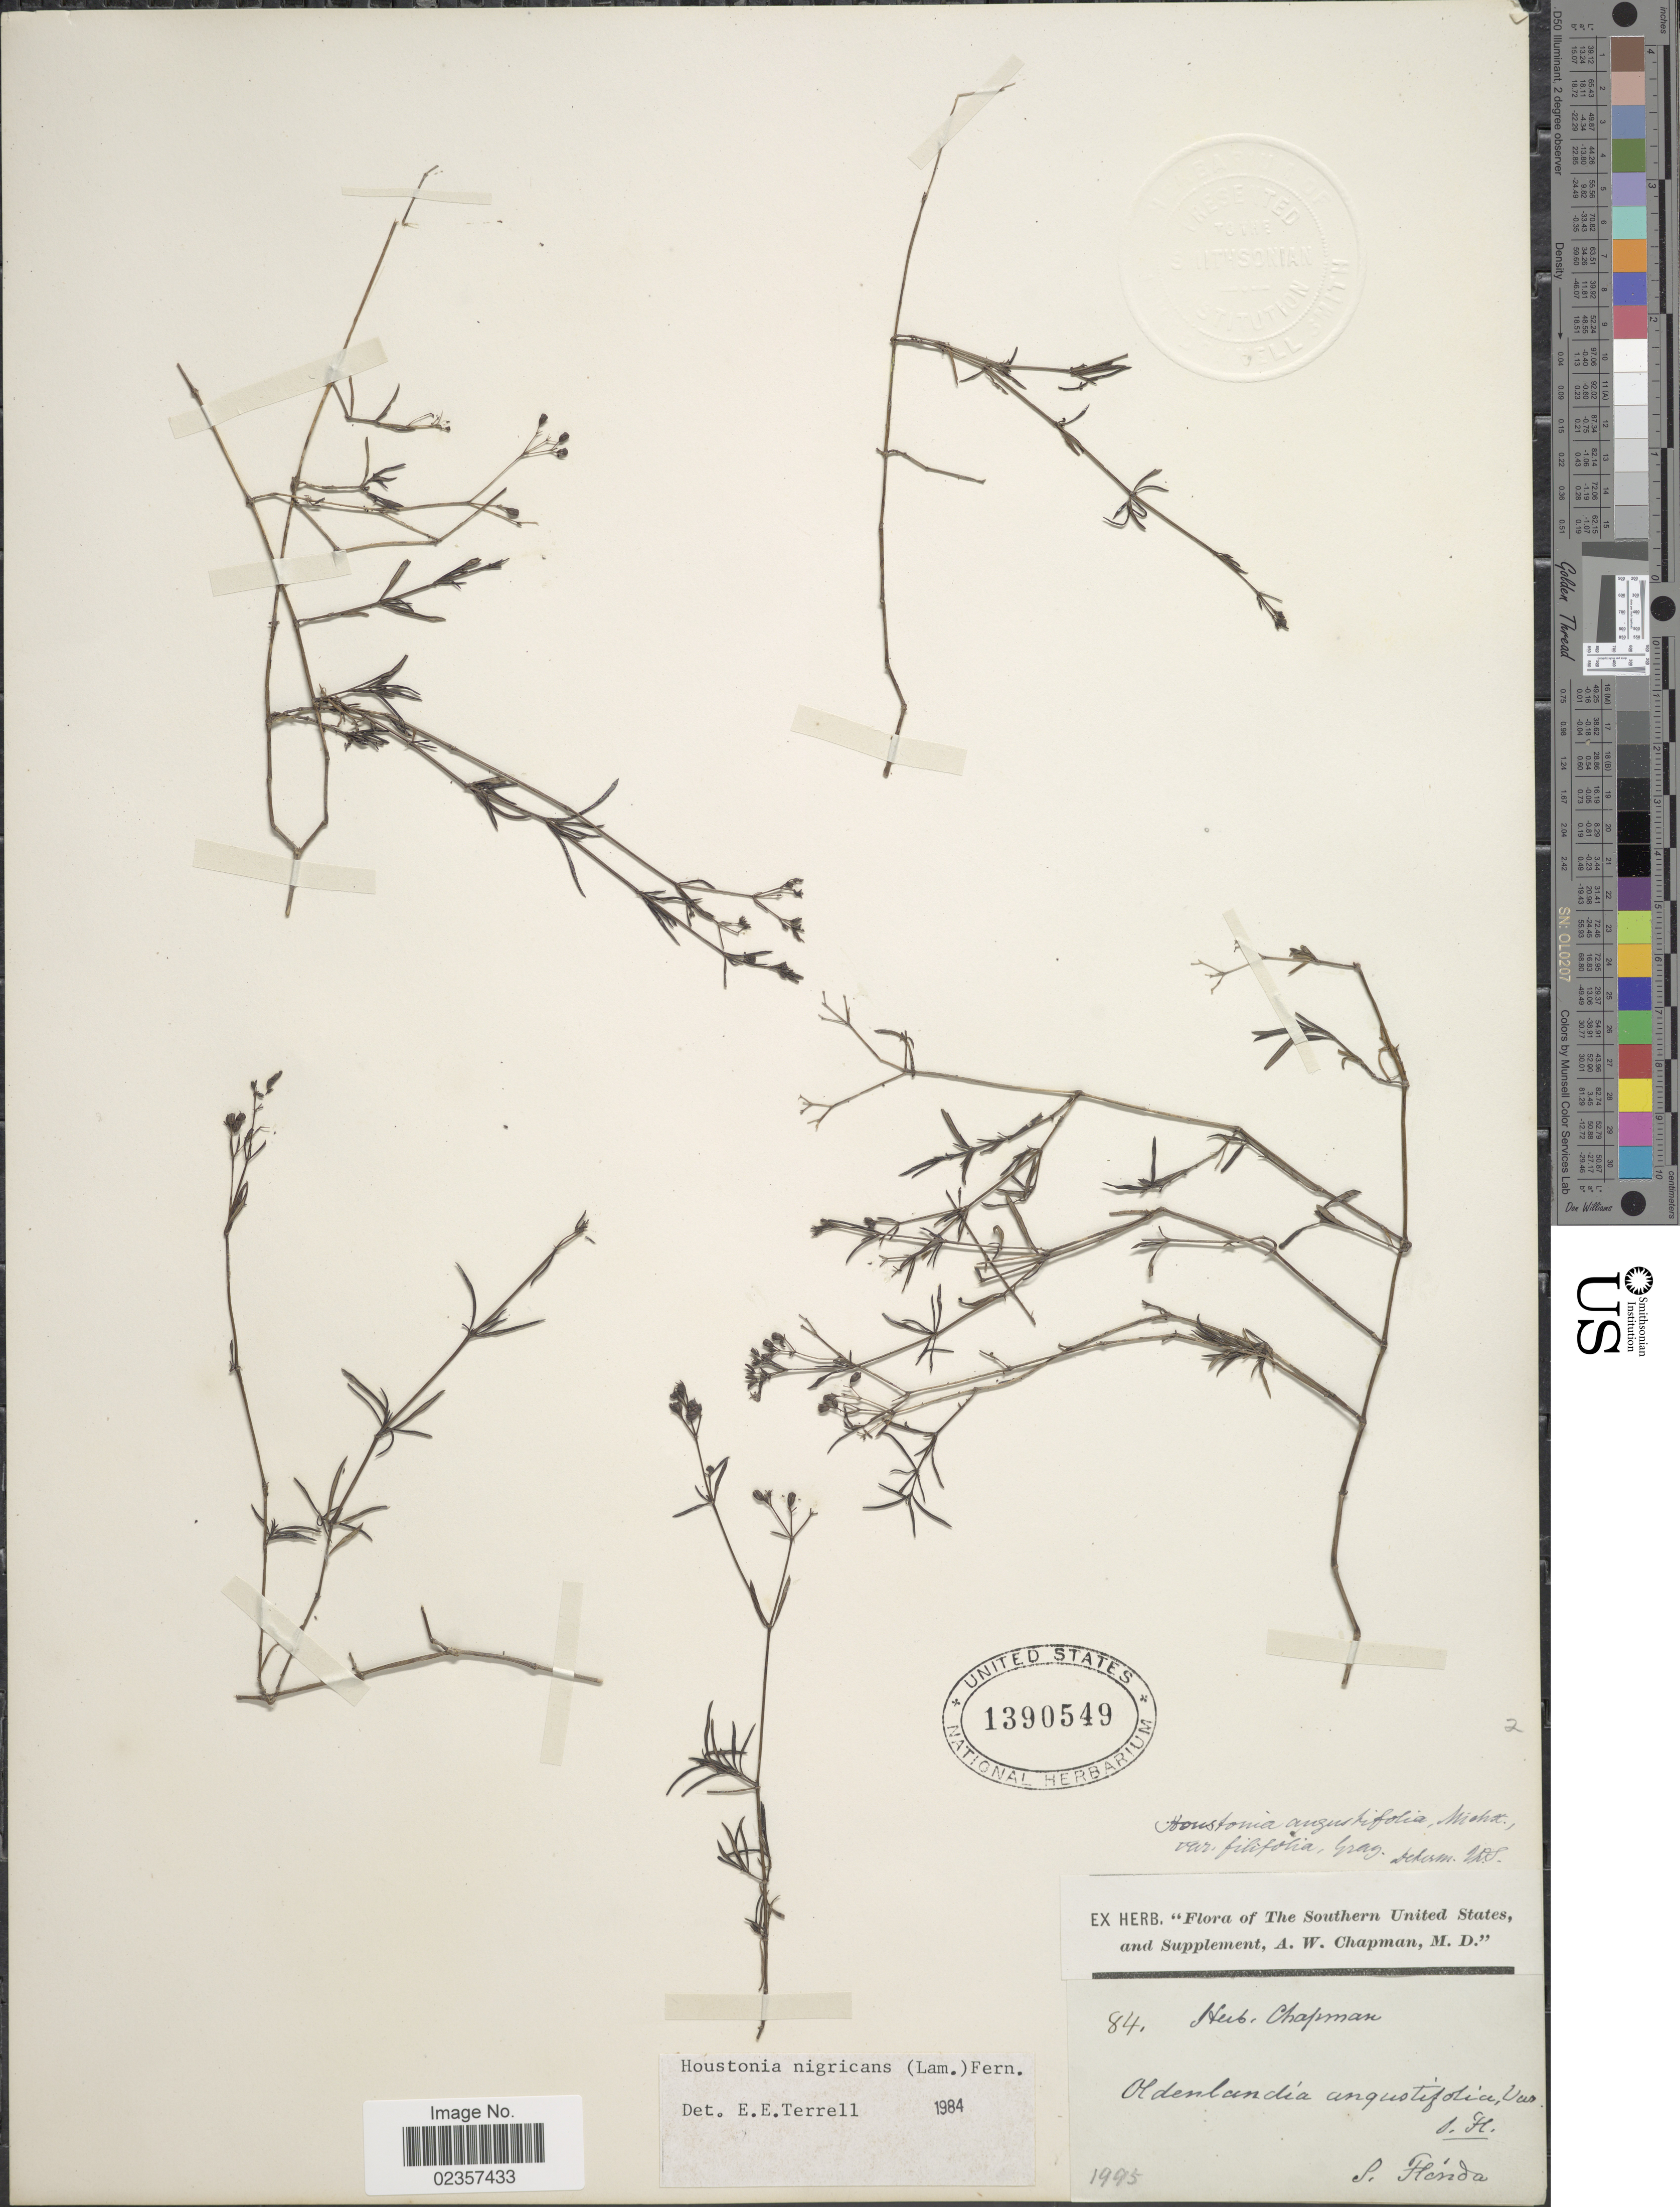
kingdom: Plantae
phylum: Tracheophyta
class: Magnoliopsida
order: Gentianales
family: Rubiaceae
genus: Houstonia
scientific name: Houstonia nigricans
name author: (Lam.) Fernald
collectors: ex herb. A.W. Chapman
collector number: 84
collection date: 1995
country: United States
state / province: Florida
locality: Southern United States. S. Florida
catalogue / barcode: US 1390549